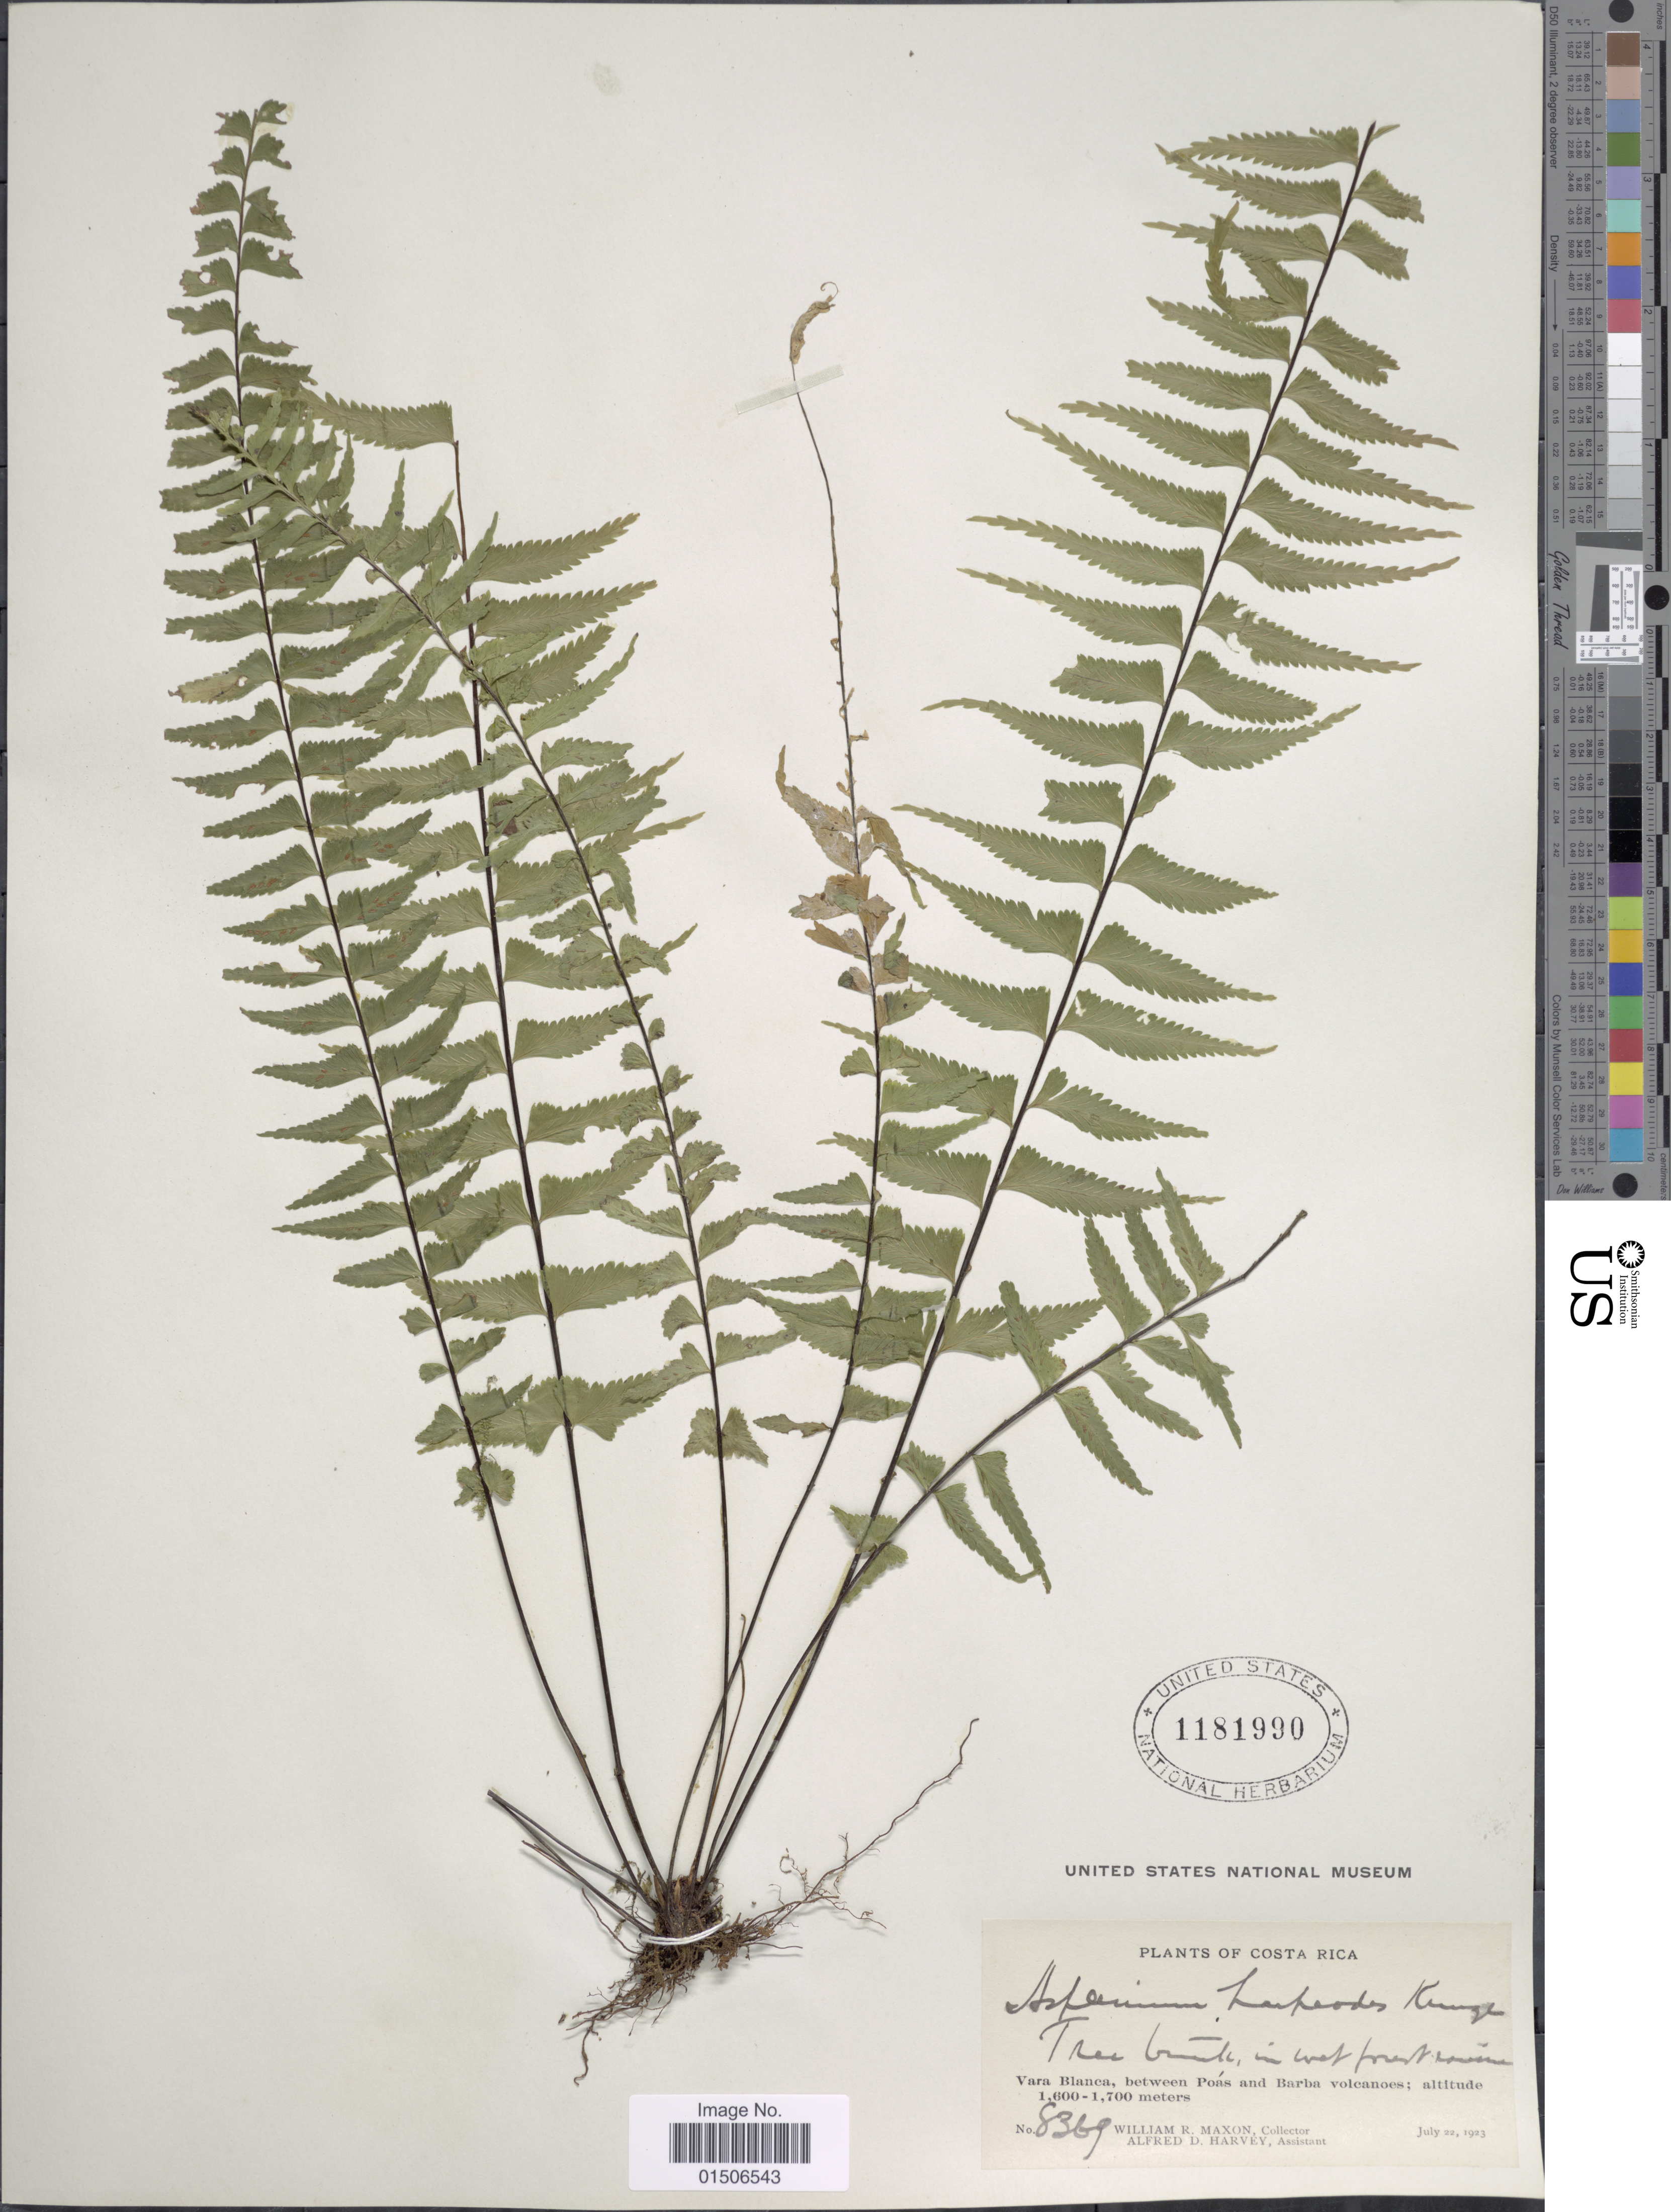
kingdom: Plantae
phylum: Tracheophyta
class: Polypodiopsida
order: Polypodiales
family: Aspleniaceae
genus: Asplenium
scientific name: Asplenium harpeodes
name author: Kunze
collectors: W. R. Maxon & A. D. Harvey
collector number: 8369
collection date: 1923-07-22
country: Costa Rica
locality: Vara Blanca, between Poás and Barba volcanoes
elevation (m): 1600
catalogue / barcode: US 1181990